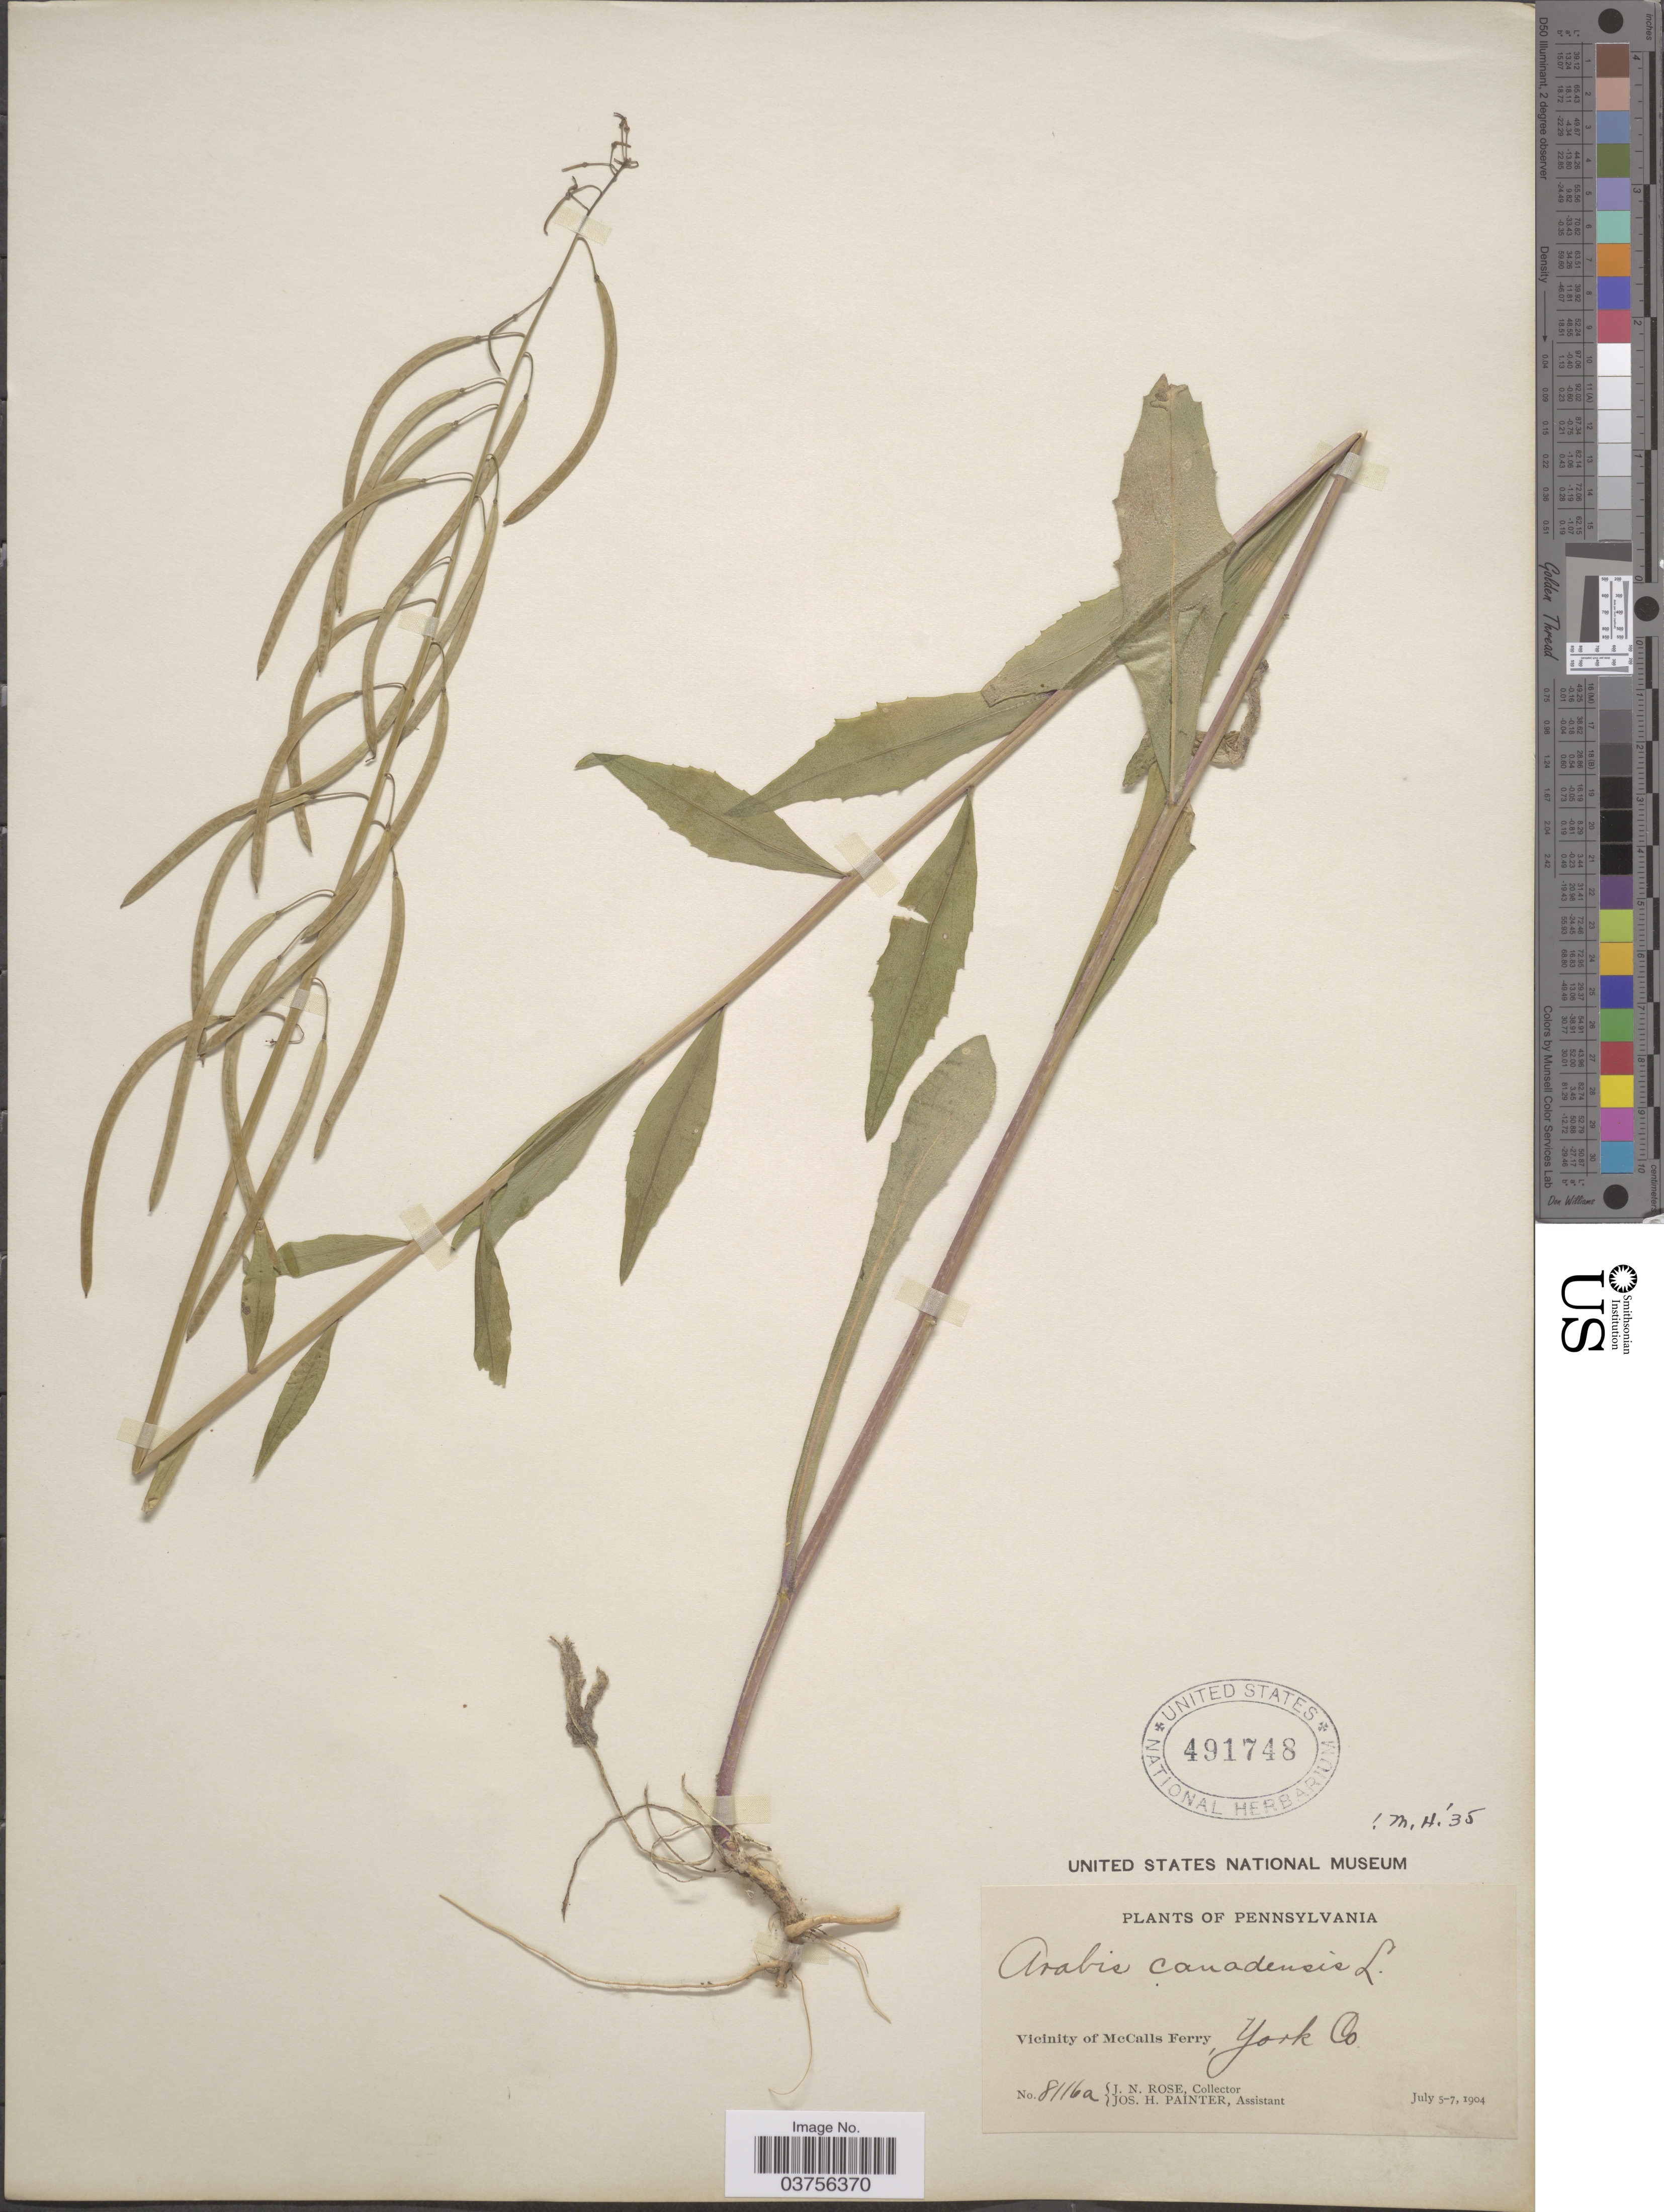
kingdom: Plantae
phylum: Tracheophyta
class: Magnoliopsida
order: Brassicales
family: Brassicaceae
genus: Arabis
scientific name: Arabis canadensis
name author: L.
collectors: J. N. Rose & J. H. Painter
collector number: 8116a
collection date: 1904-07-05/1904-07-07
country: United States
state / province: Pennsylvania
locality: Vicinity of McCalls Ferry, York Co.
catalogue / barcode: US 491748